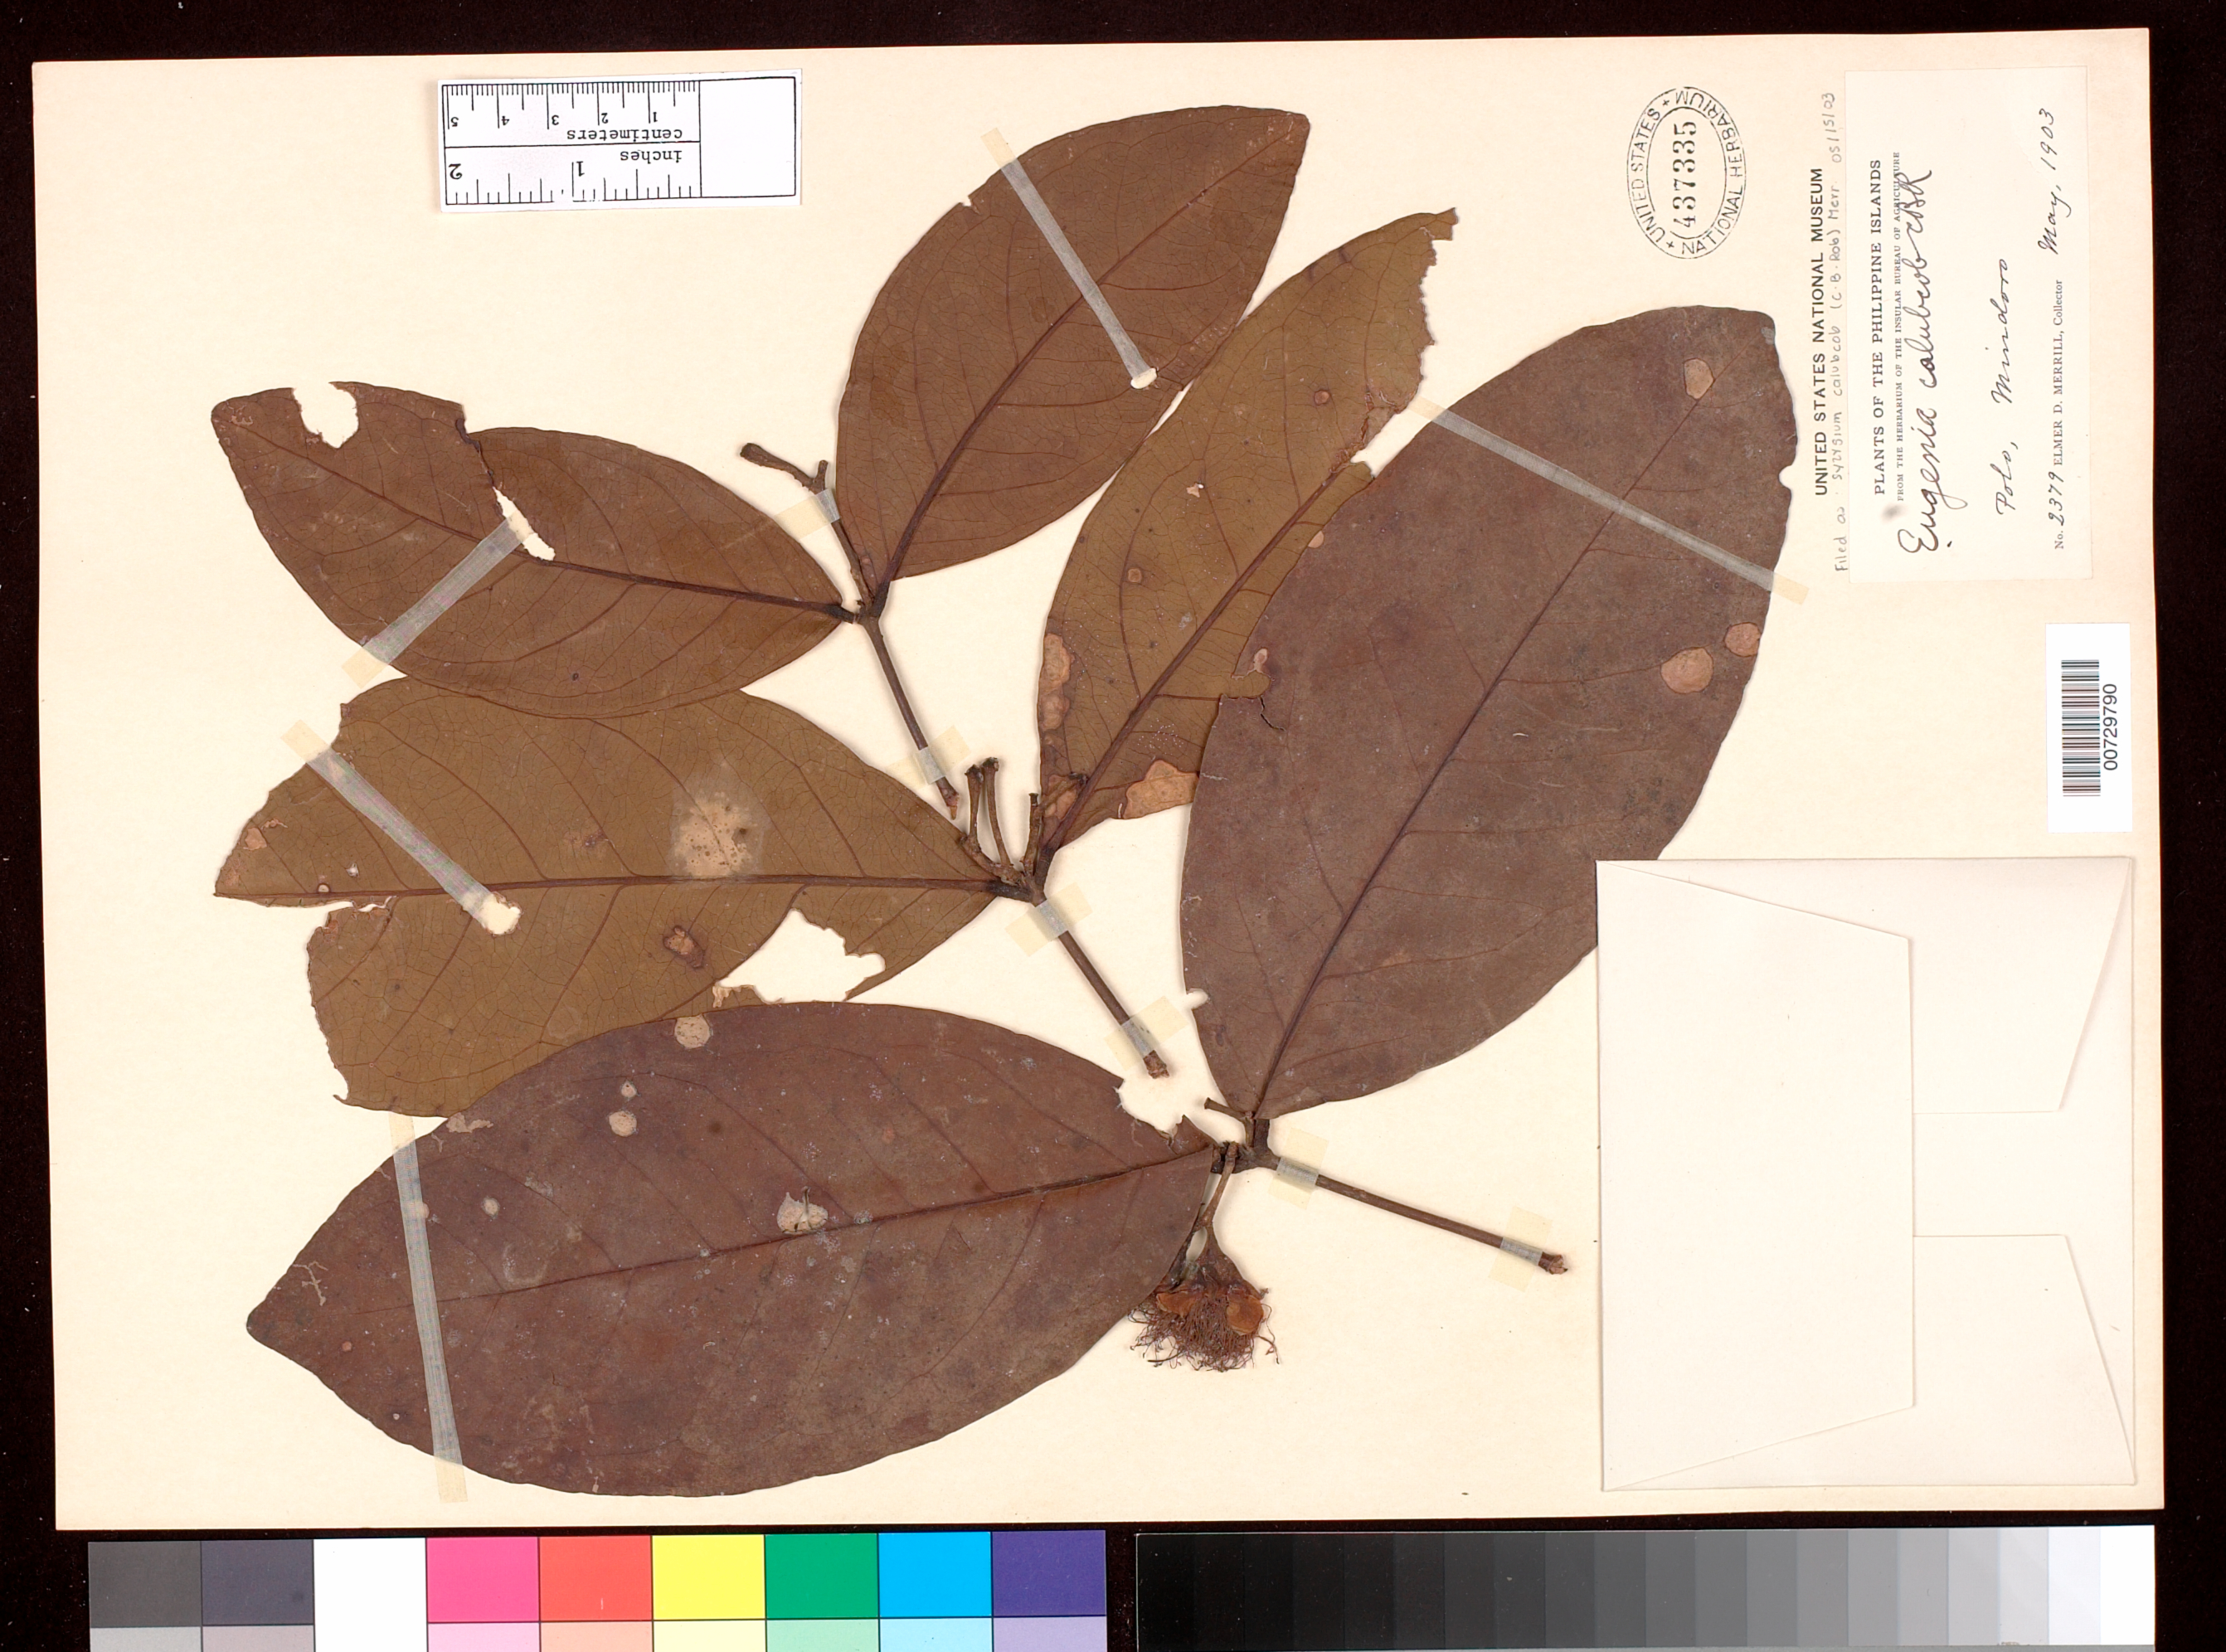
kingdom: Plantae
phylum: Tracheophyta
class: Magnoliopsida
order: Myrtales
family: Myrtaceae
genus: Syzygium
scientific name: Syzygium calubcob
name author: (C.B. Rob.) Merr.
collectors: E. D. Merrill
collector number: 2379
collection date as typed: May 1903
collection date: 1903-05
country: Philippines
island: Mindoro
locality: Polo.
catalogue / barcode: US 437335